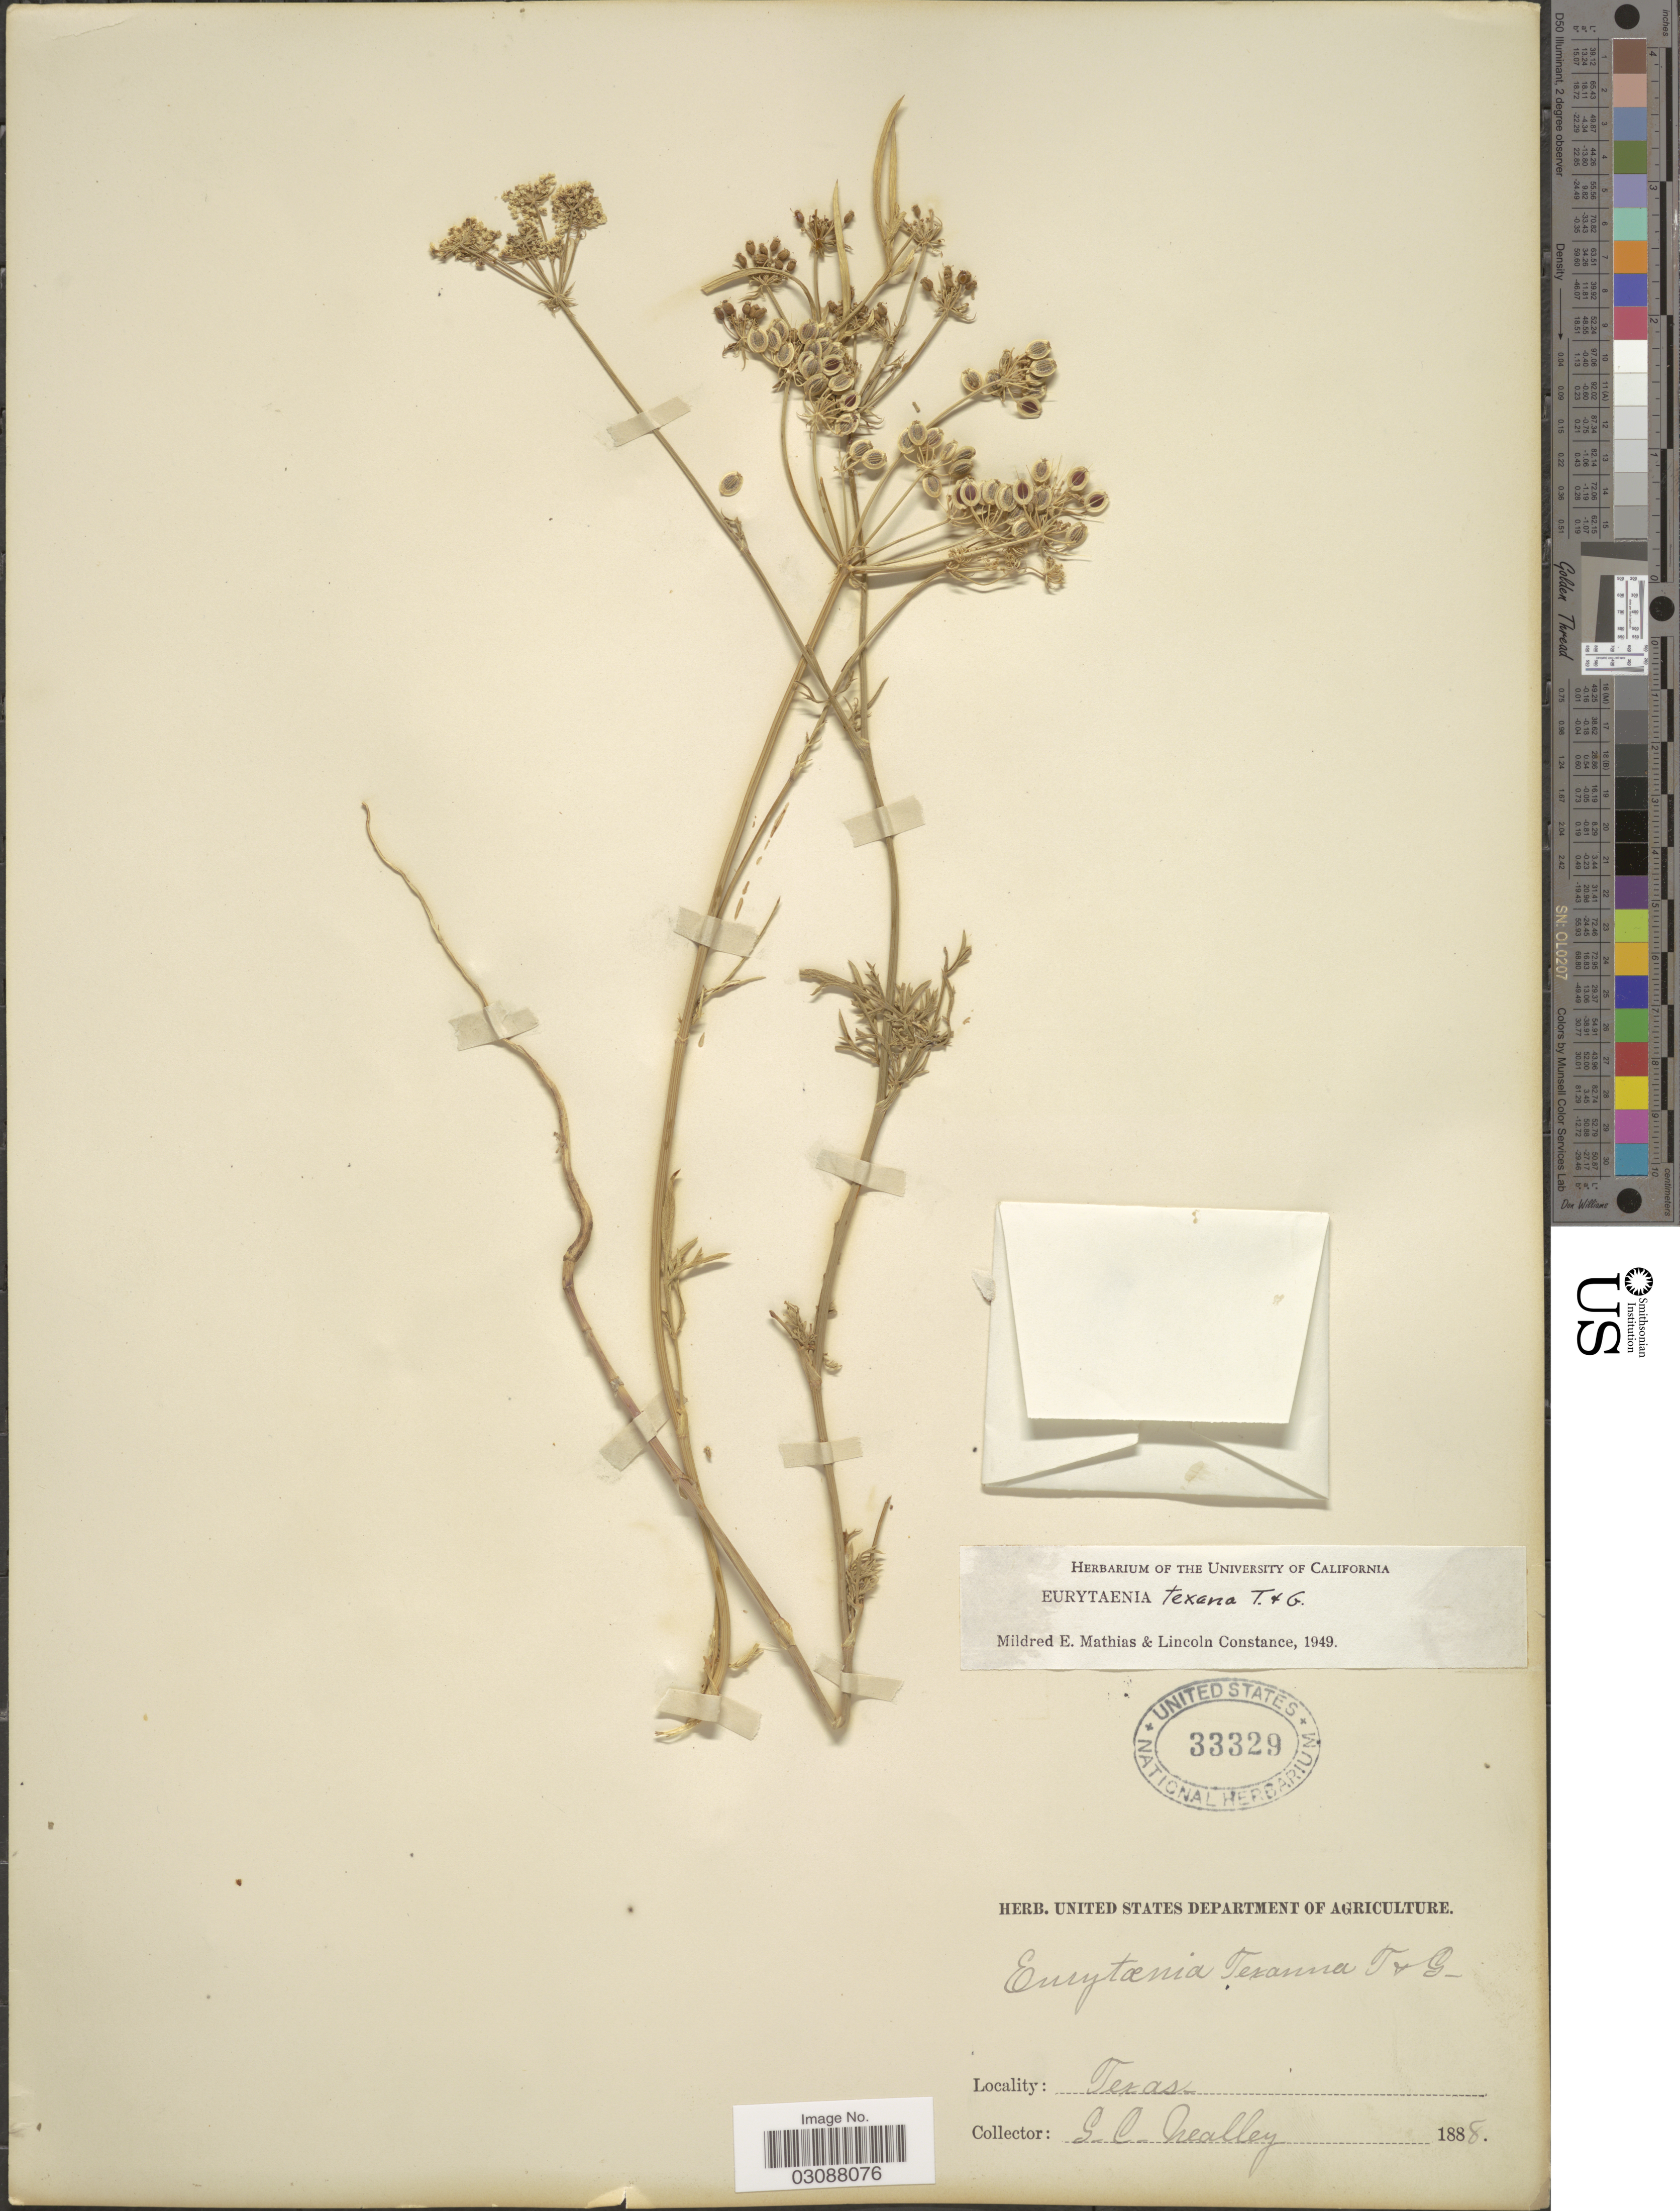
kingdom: Plantae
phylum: Tracheophyta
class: Magnoliopsida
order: Apiales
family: Apiaceae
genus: Eurytaenia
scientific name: Eurytaenia texana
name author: Torr. & A. Gray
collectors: G. C. Nealley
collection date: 1888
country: United States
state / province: Texas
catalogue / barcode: US 33329